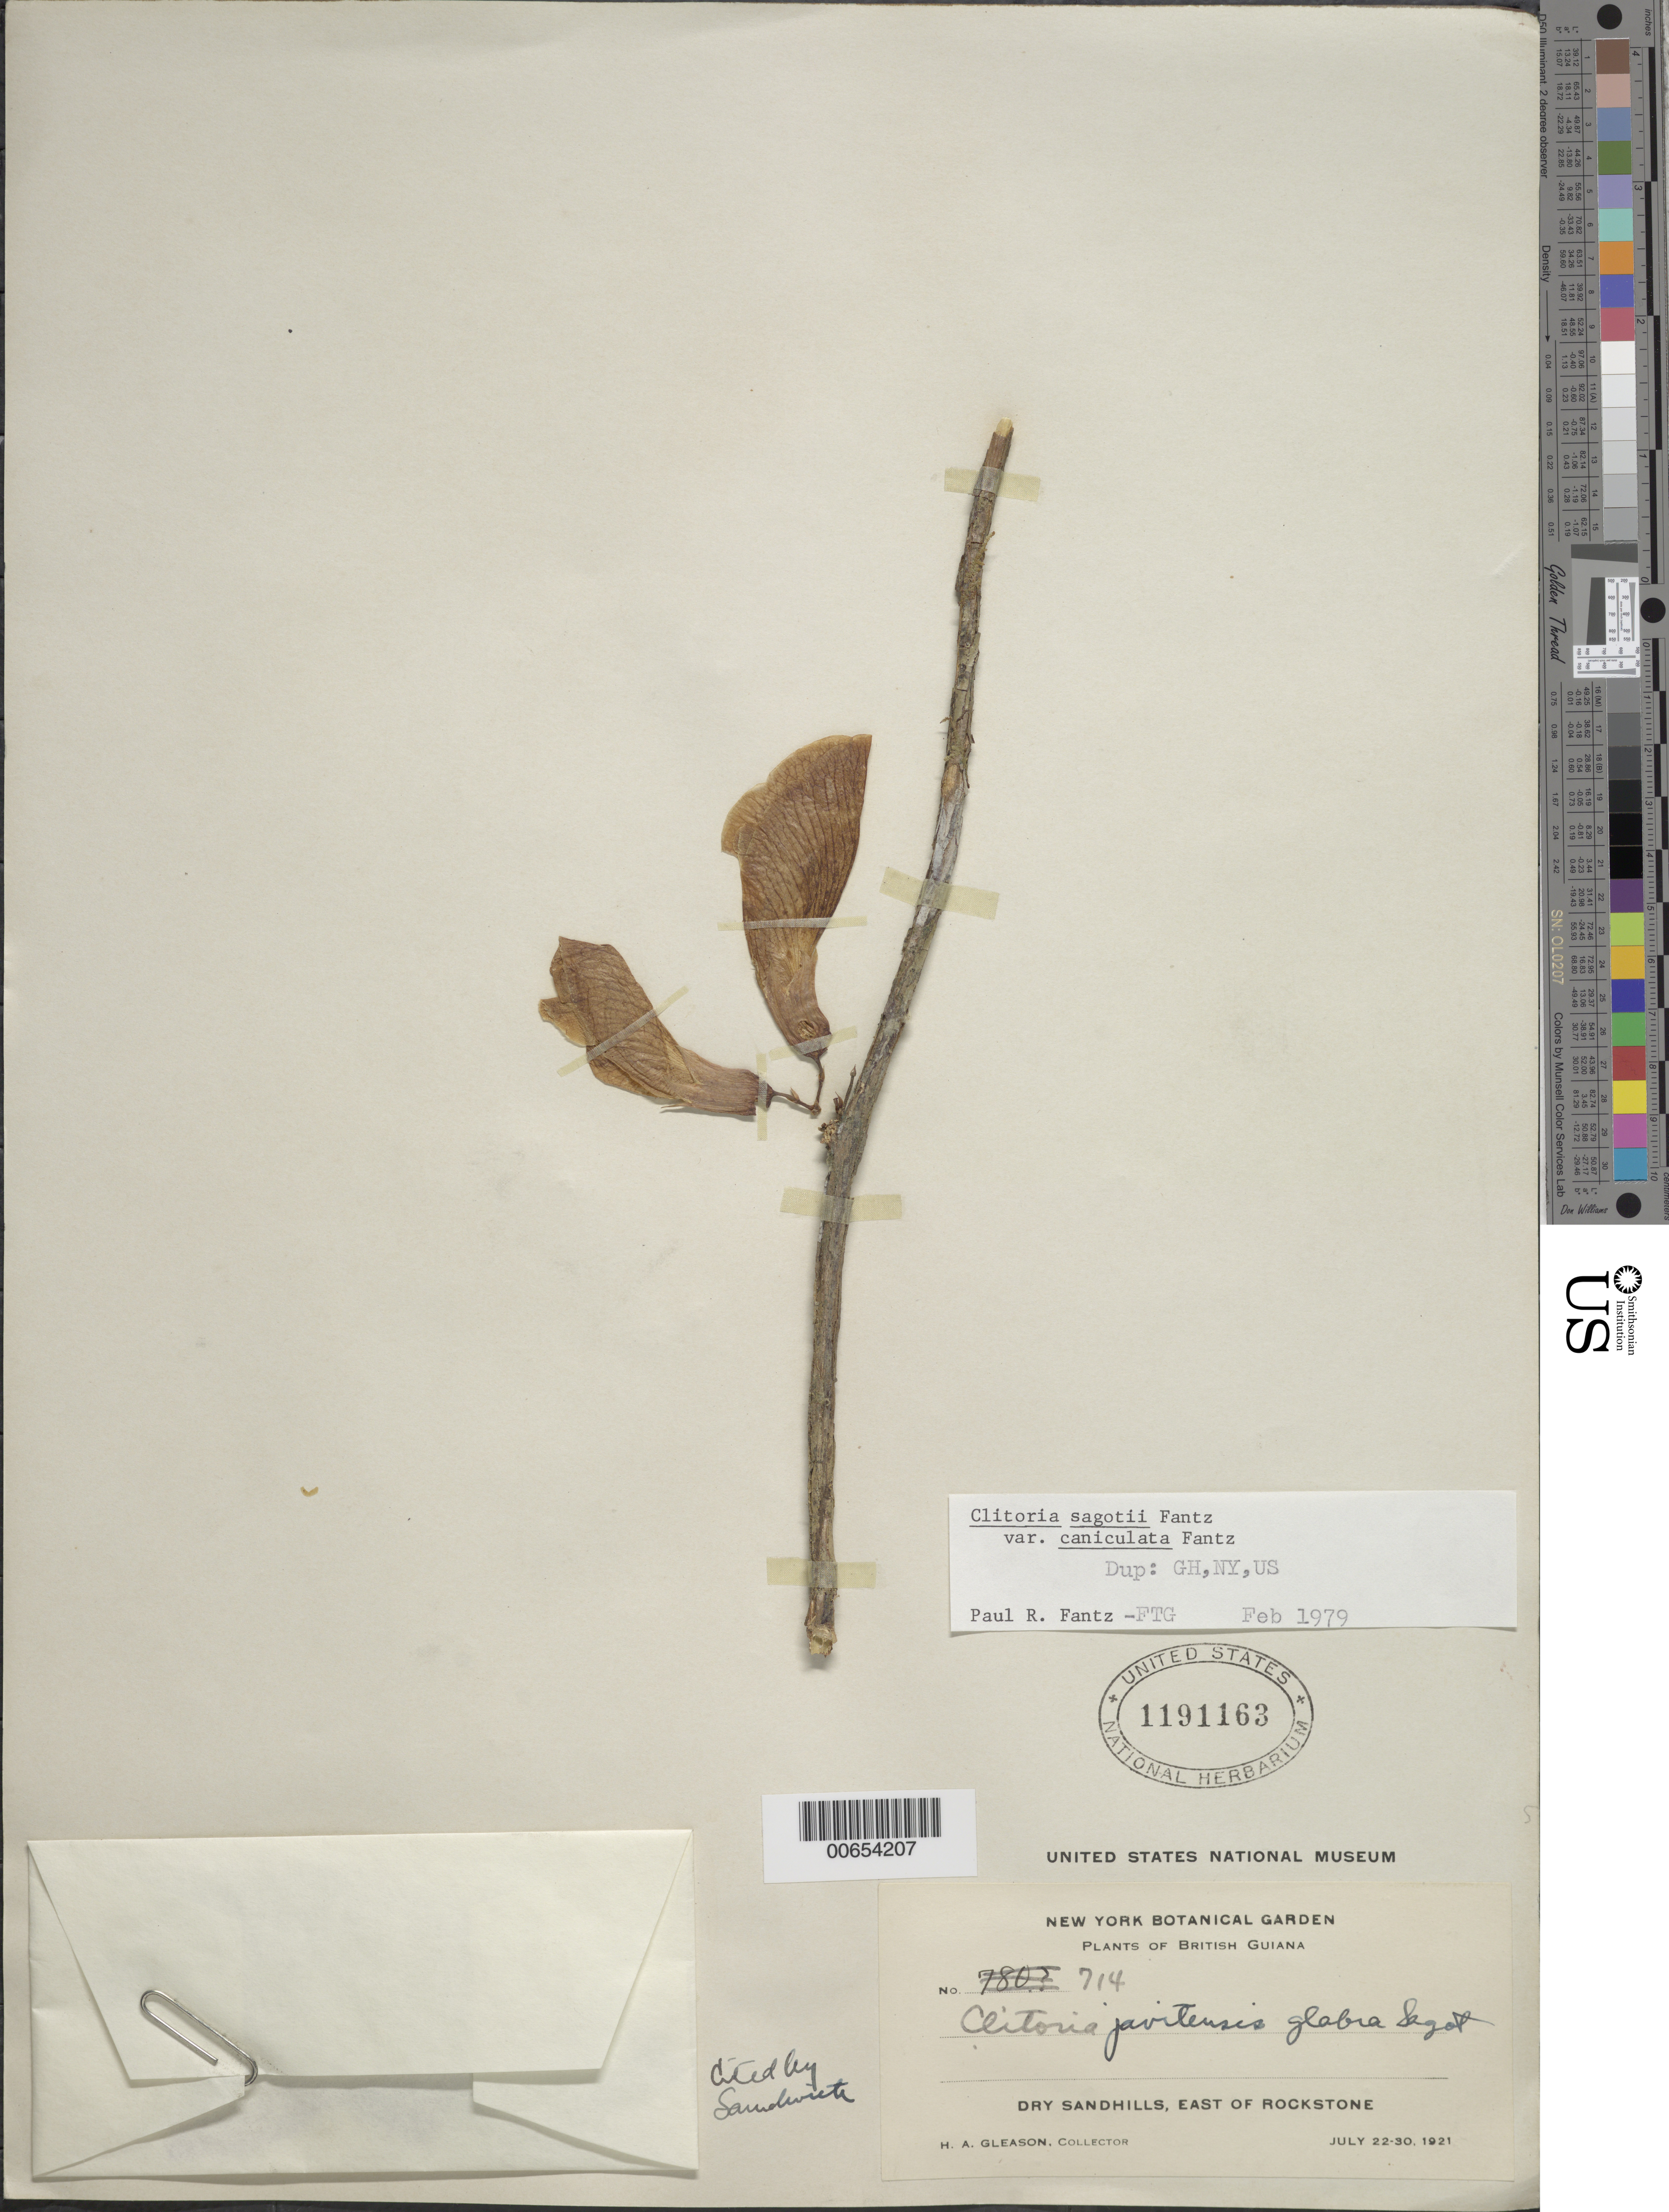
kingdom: Plantae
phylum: Tracheophyta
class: Magnoliopsida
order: Fabales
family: Fabaceae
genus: Clitoria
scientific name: Clitoria sagotii var. canaliculata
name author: Fantz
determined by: Fantz, P. R., (FLAS), University of Florida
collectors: H. A. Gleason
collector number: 714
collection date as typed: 22-Jul-21 to 30-Jul-21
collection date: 1921-07-22/1921-07-30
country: Guyana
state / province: U. Demerara-Berbice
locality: Rockstone, E of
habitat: Dry sandhills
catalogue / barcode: US 1191163